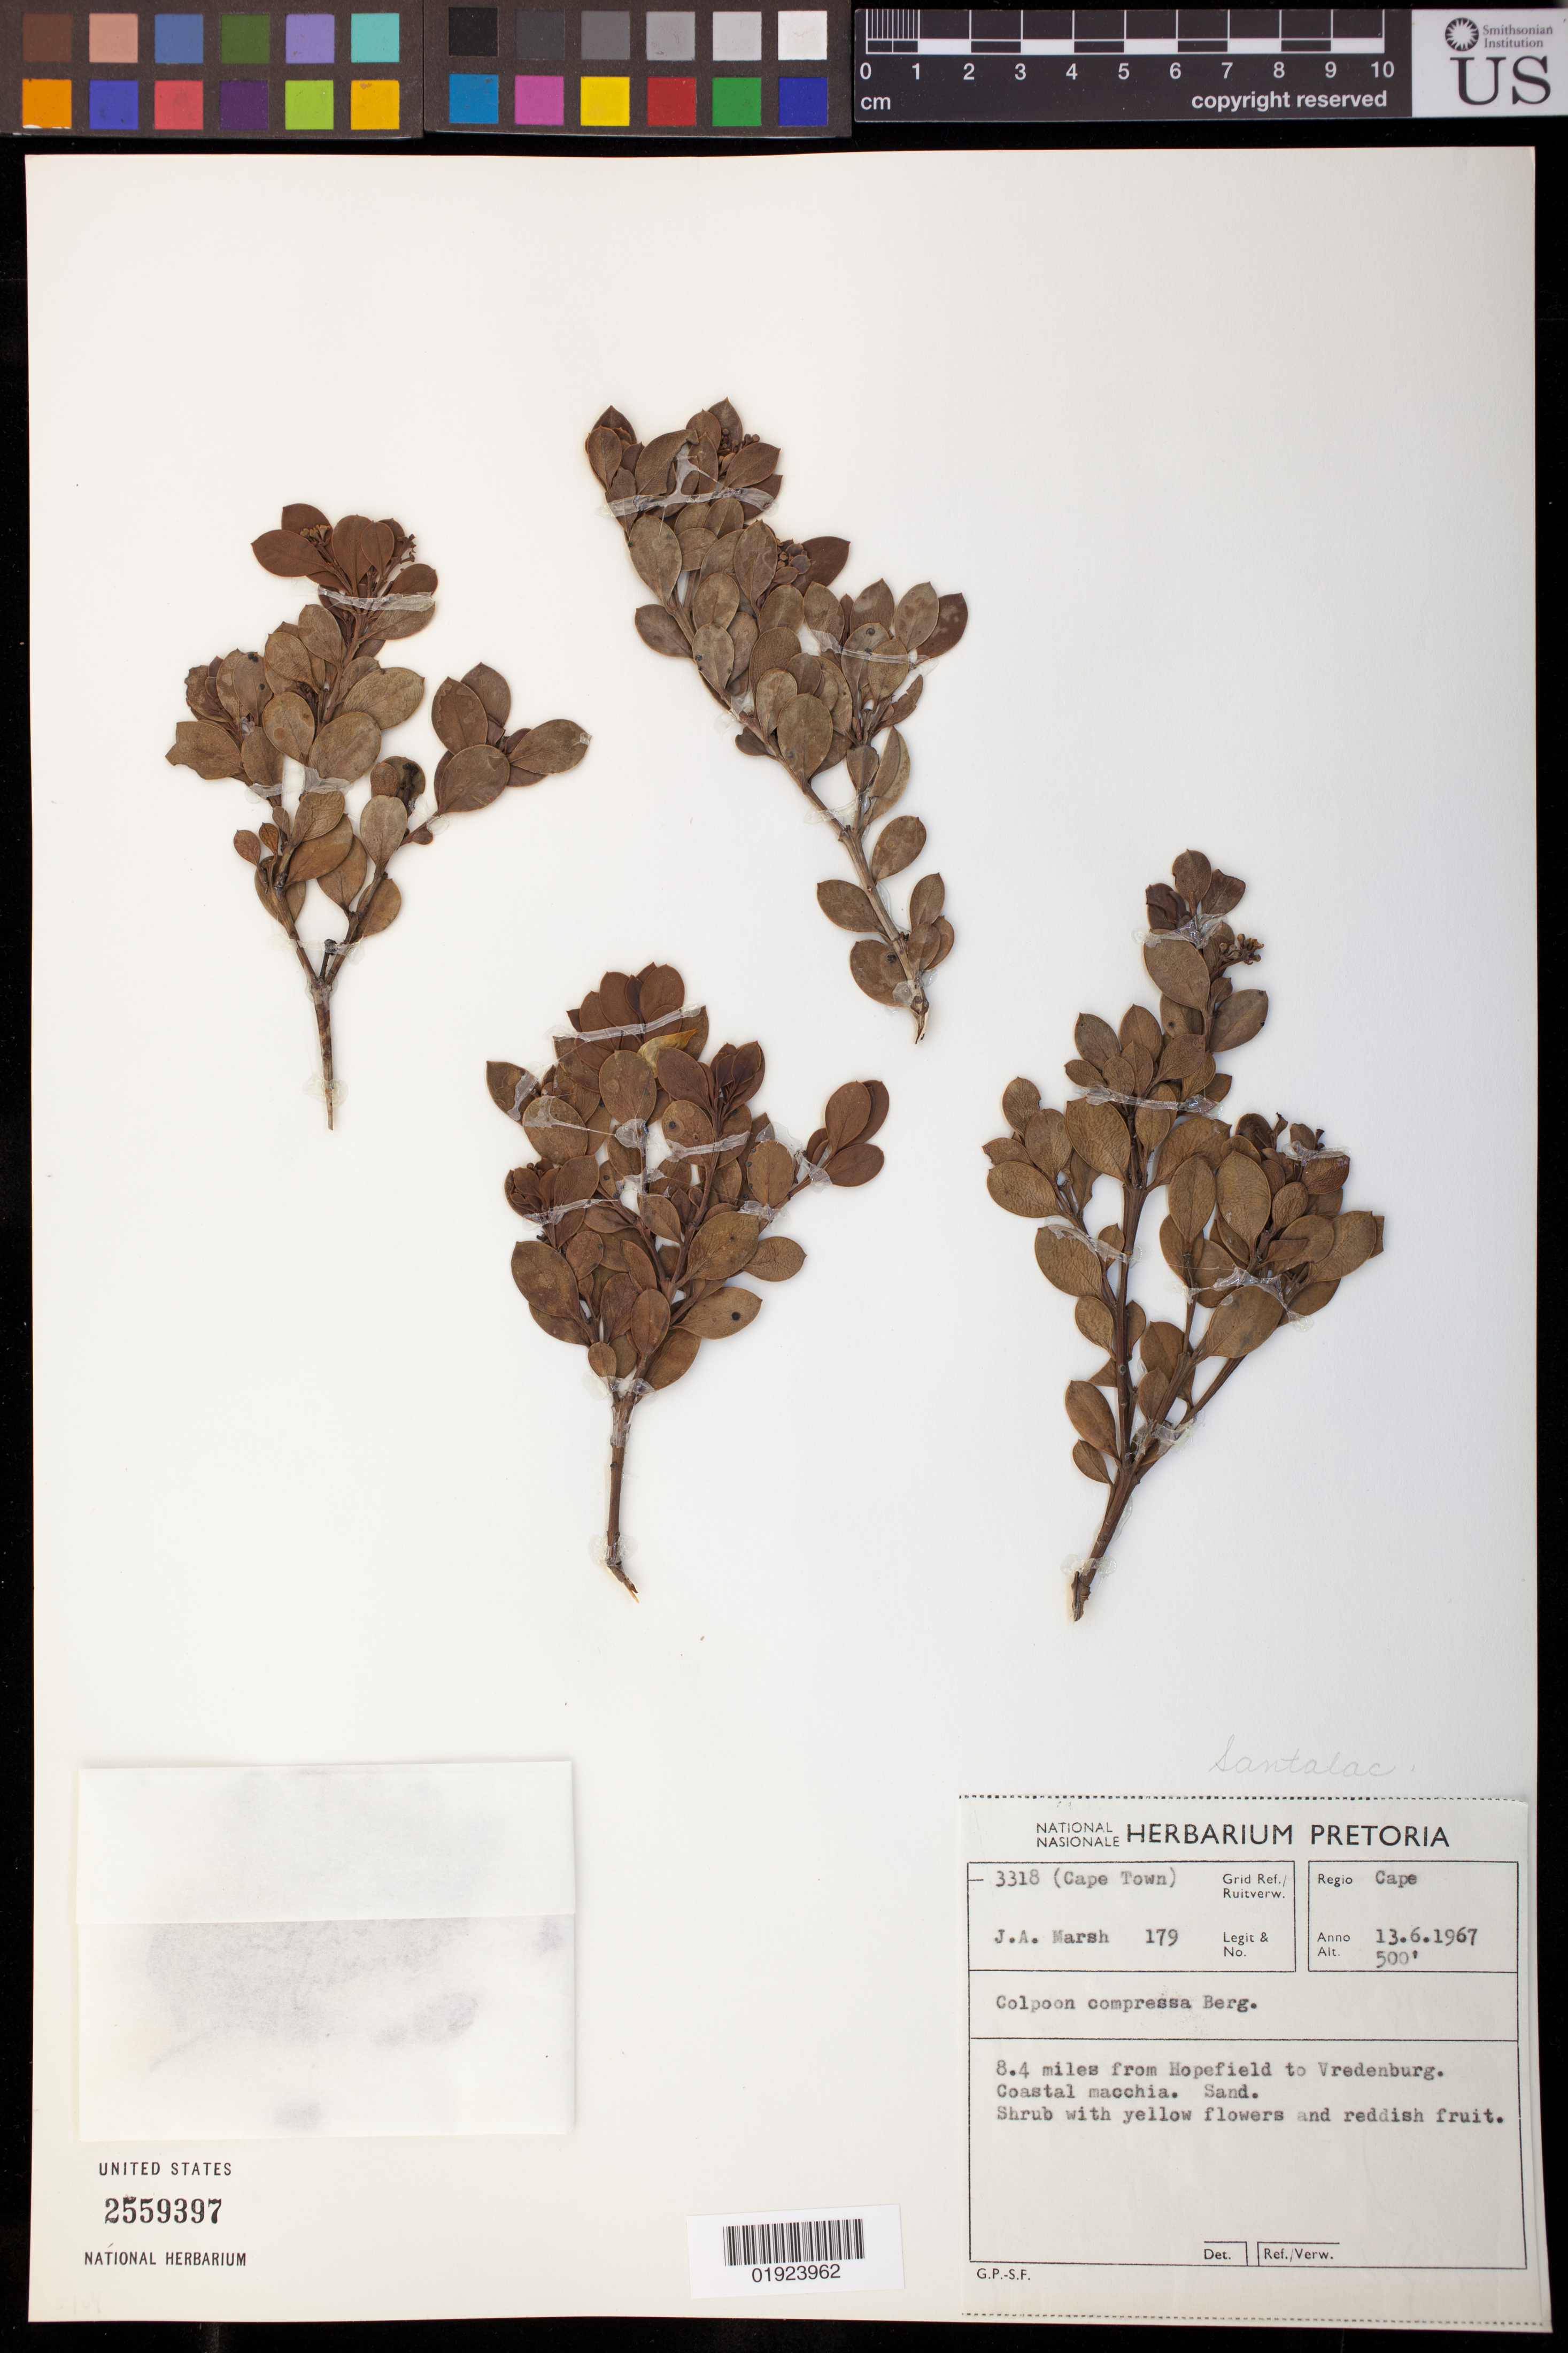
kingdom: Plantae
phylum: Tracheophyta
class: Magnoliopsida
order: Santalales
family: Santalaceae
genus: Colpoon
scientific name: Colpoon compressum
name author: P.J. Bergius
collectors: J. Marsh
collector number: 179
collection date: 1967-06-13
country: South Africa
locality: Grid Ref. 3318 (Cape Town)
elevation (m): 152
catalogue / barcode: US 2559397